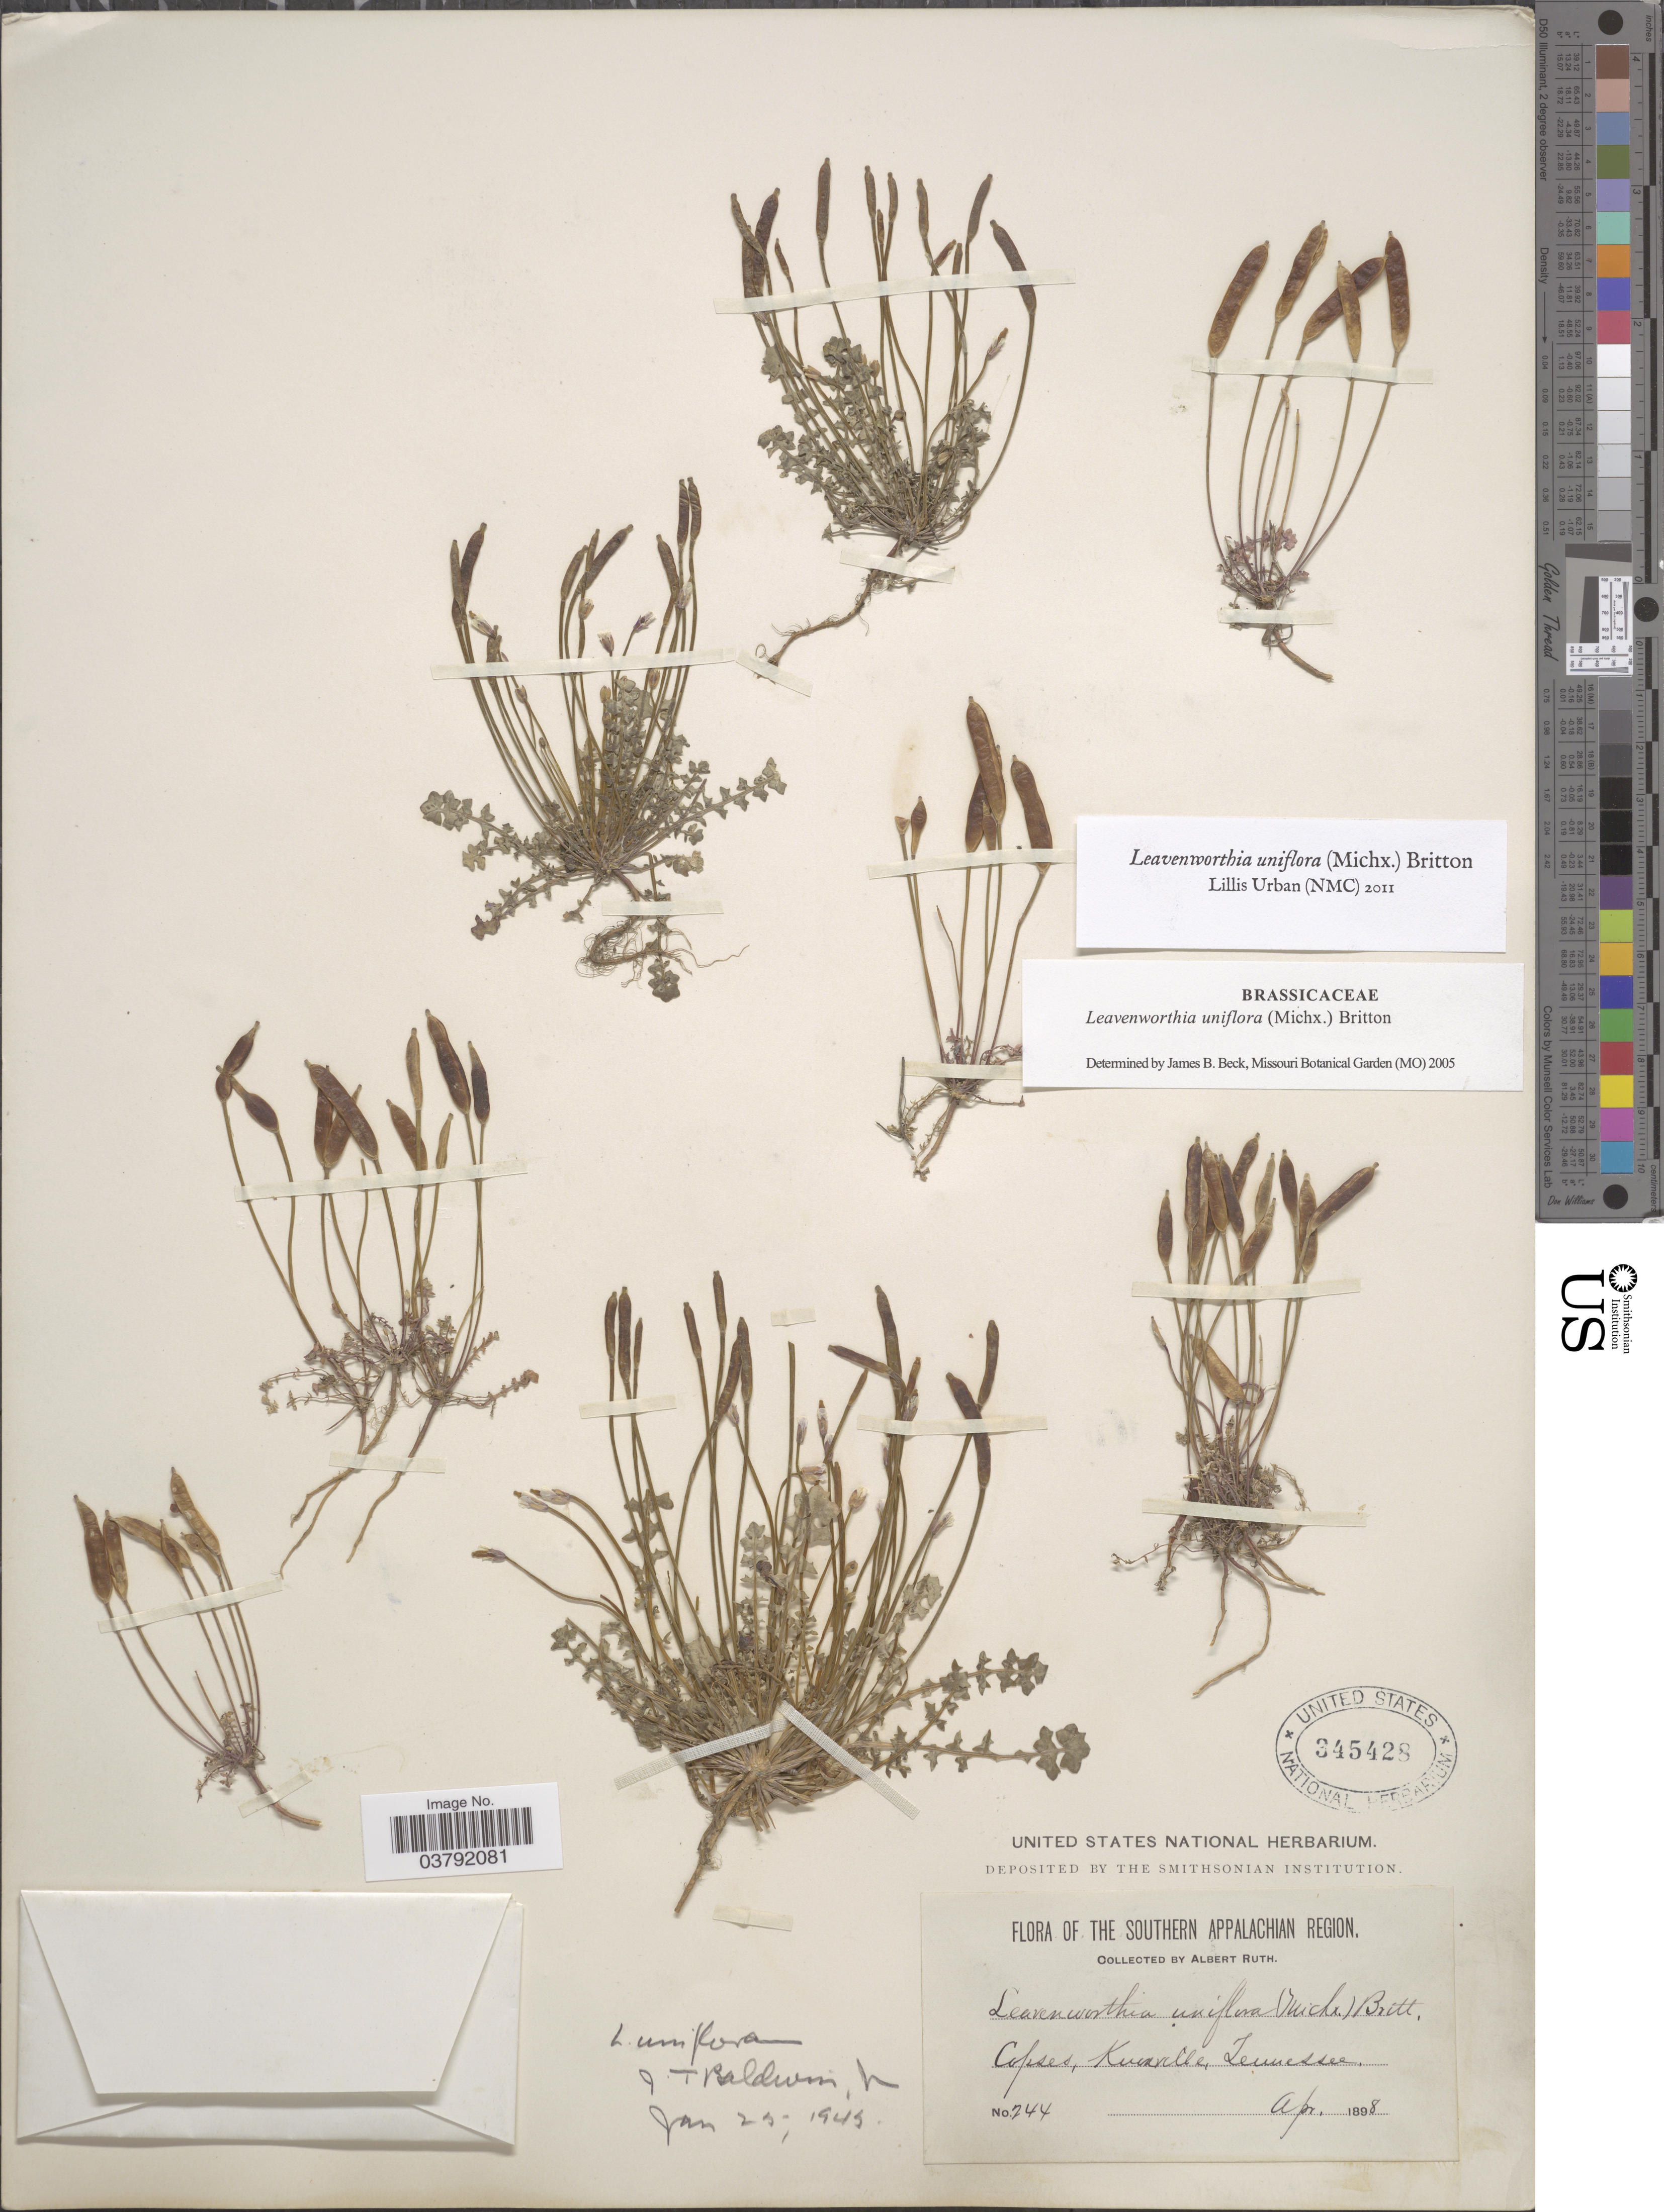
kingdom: Plantae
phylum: Tracheophyta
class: Magnoliopsida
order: Brassicales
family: Brassicaceae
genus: Leavenworthia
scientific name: Leavenworthia uniflora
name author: (Michx.) Britton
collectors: A. Ruth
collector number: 244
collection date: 1898-04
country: United States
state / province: Tennessee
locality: Southern Appalachian Region. Copses, Knoxville.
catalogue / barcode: US 345428